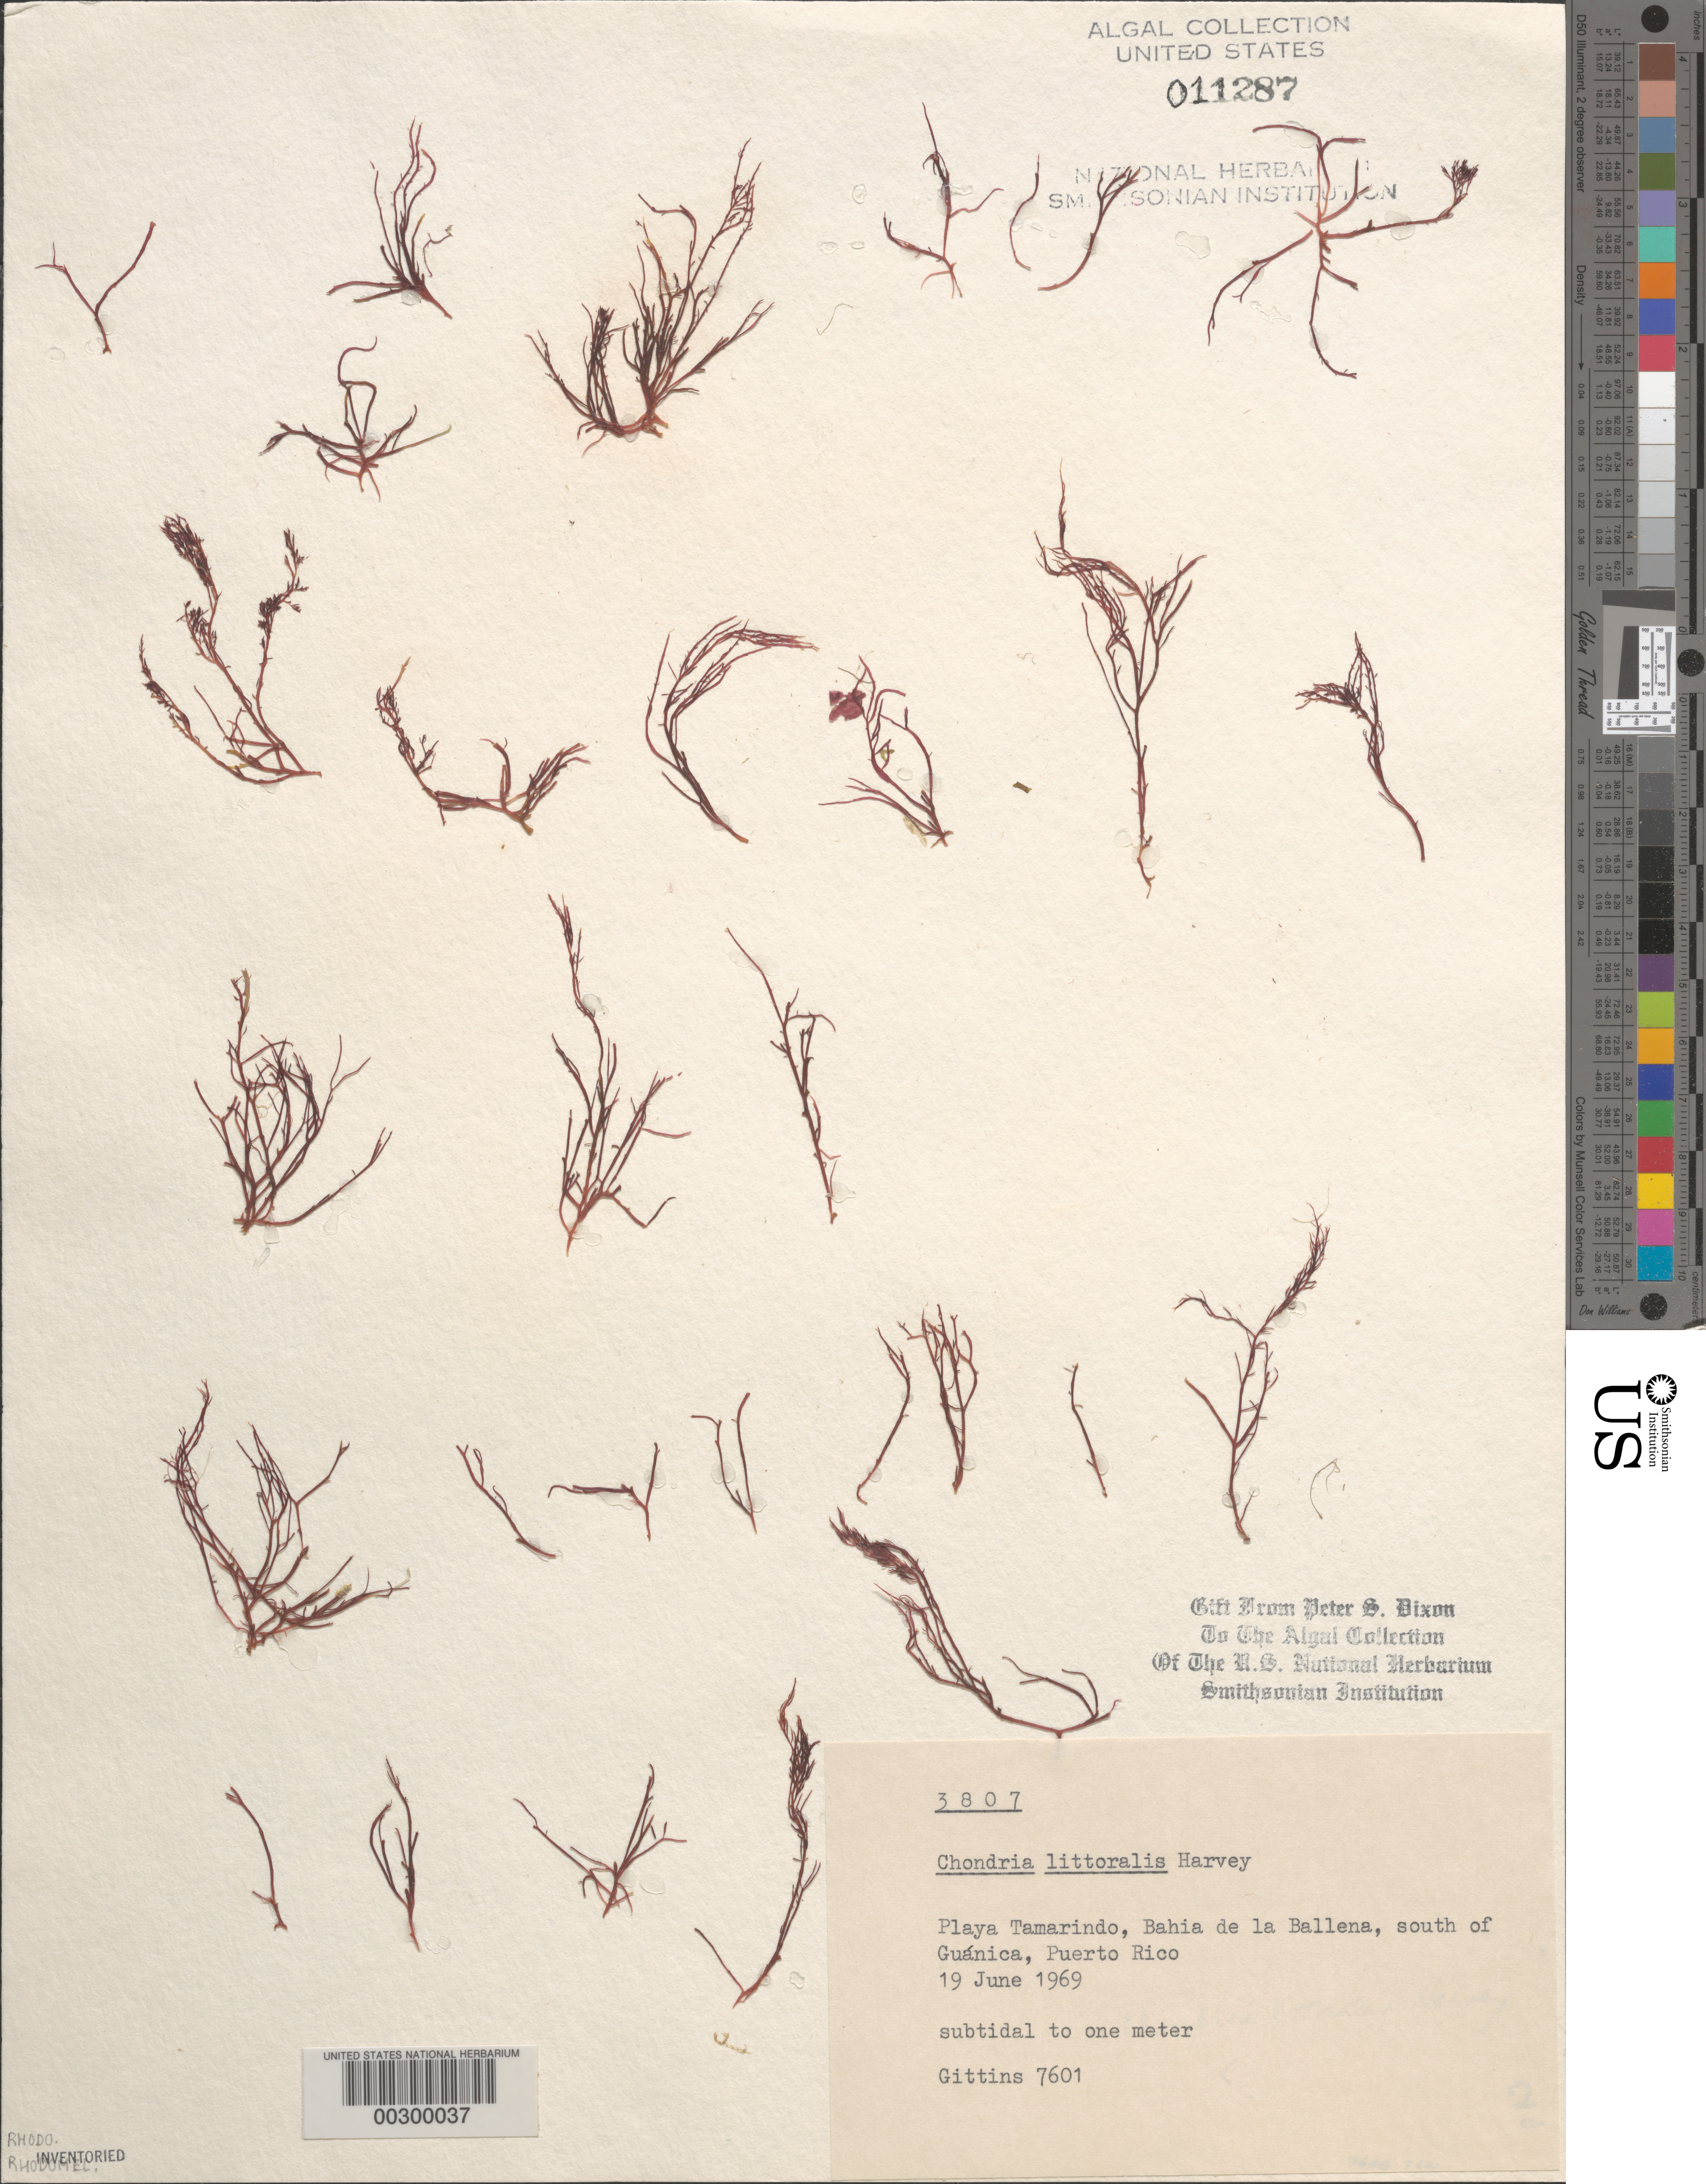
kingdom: Plantae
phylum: Rhodophyta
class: Florideophyceae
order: Ceramiales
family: Rhodomelaceae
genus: Chondria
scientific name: Chondria littoralis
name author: Harv.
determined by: Dixon, P. S.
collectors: B. Gittins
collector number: BTG 7601 & PSD 3807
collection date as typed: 19 Jun 1969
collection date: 1969-06-19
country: Puerto Rico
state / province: Guanica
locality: Playa Tamarindo, Bahia de la Ballena, south of Guanica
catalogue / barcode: US 11287